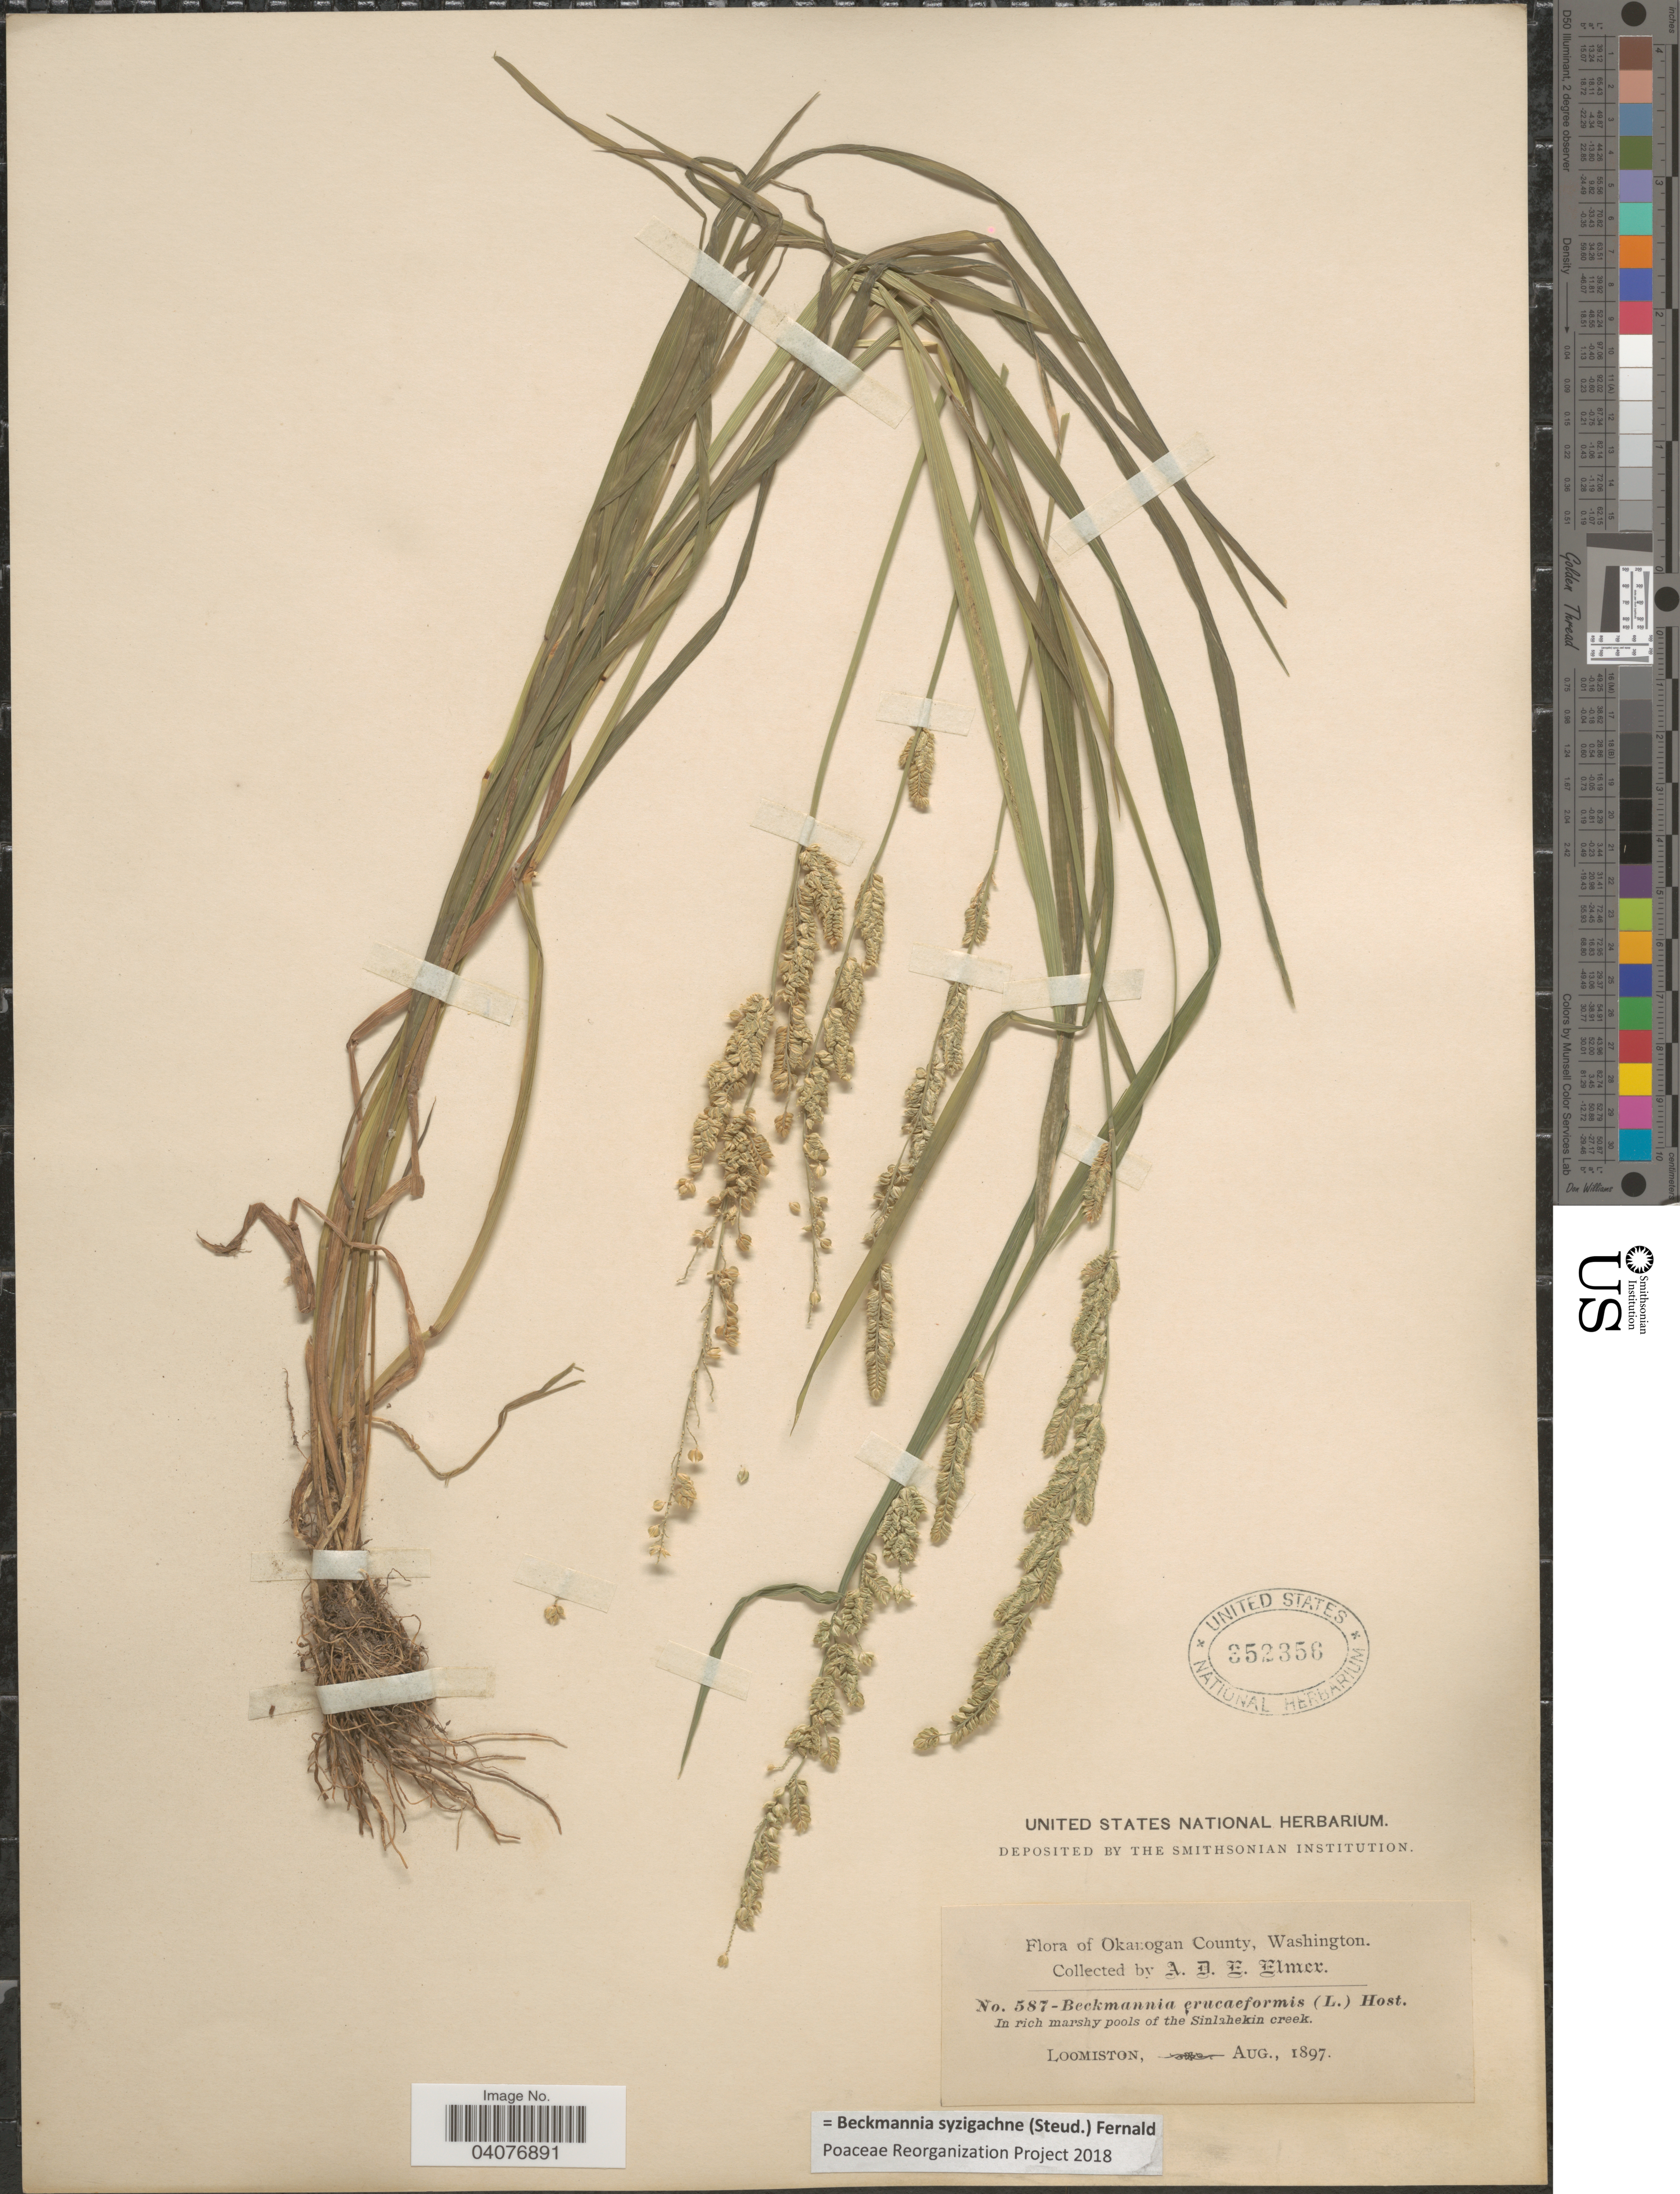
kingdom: Plantae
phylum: Tracheophyta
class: Liliopsida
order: Poales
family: Poaceae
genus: Beckmannia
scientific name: Beckmannia syzigachne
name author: (Steud.) Fernald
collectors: A. D. E. Elmer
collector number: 587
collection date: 1897-08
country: United States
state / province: Washington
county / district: Okanogan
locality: Okanogan County. In rich marshy pools of the Sinlahekin creek.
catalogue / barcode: US 352356